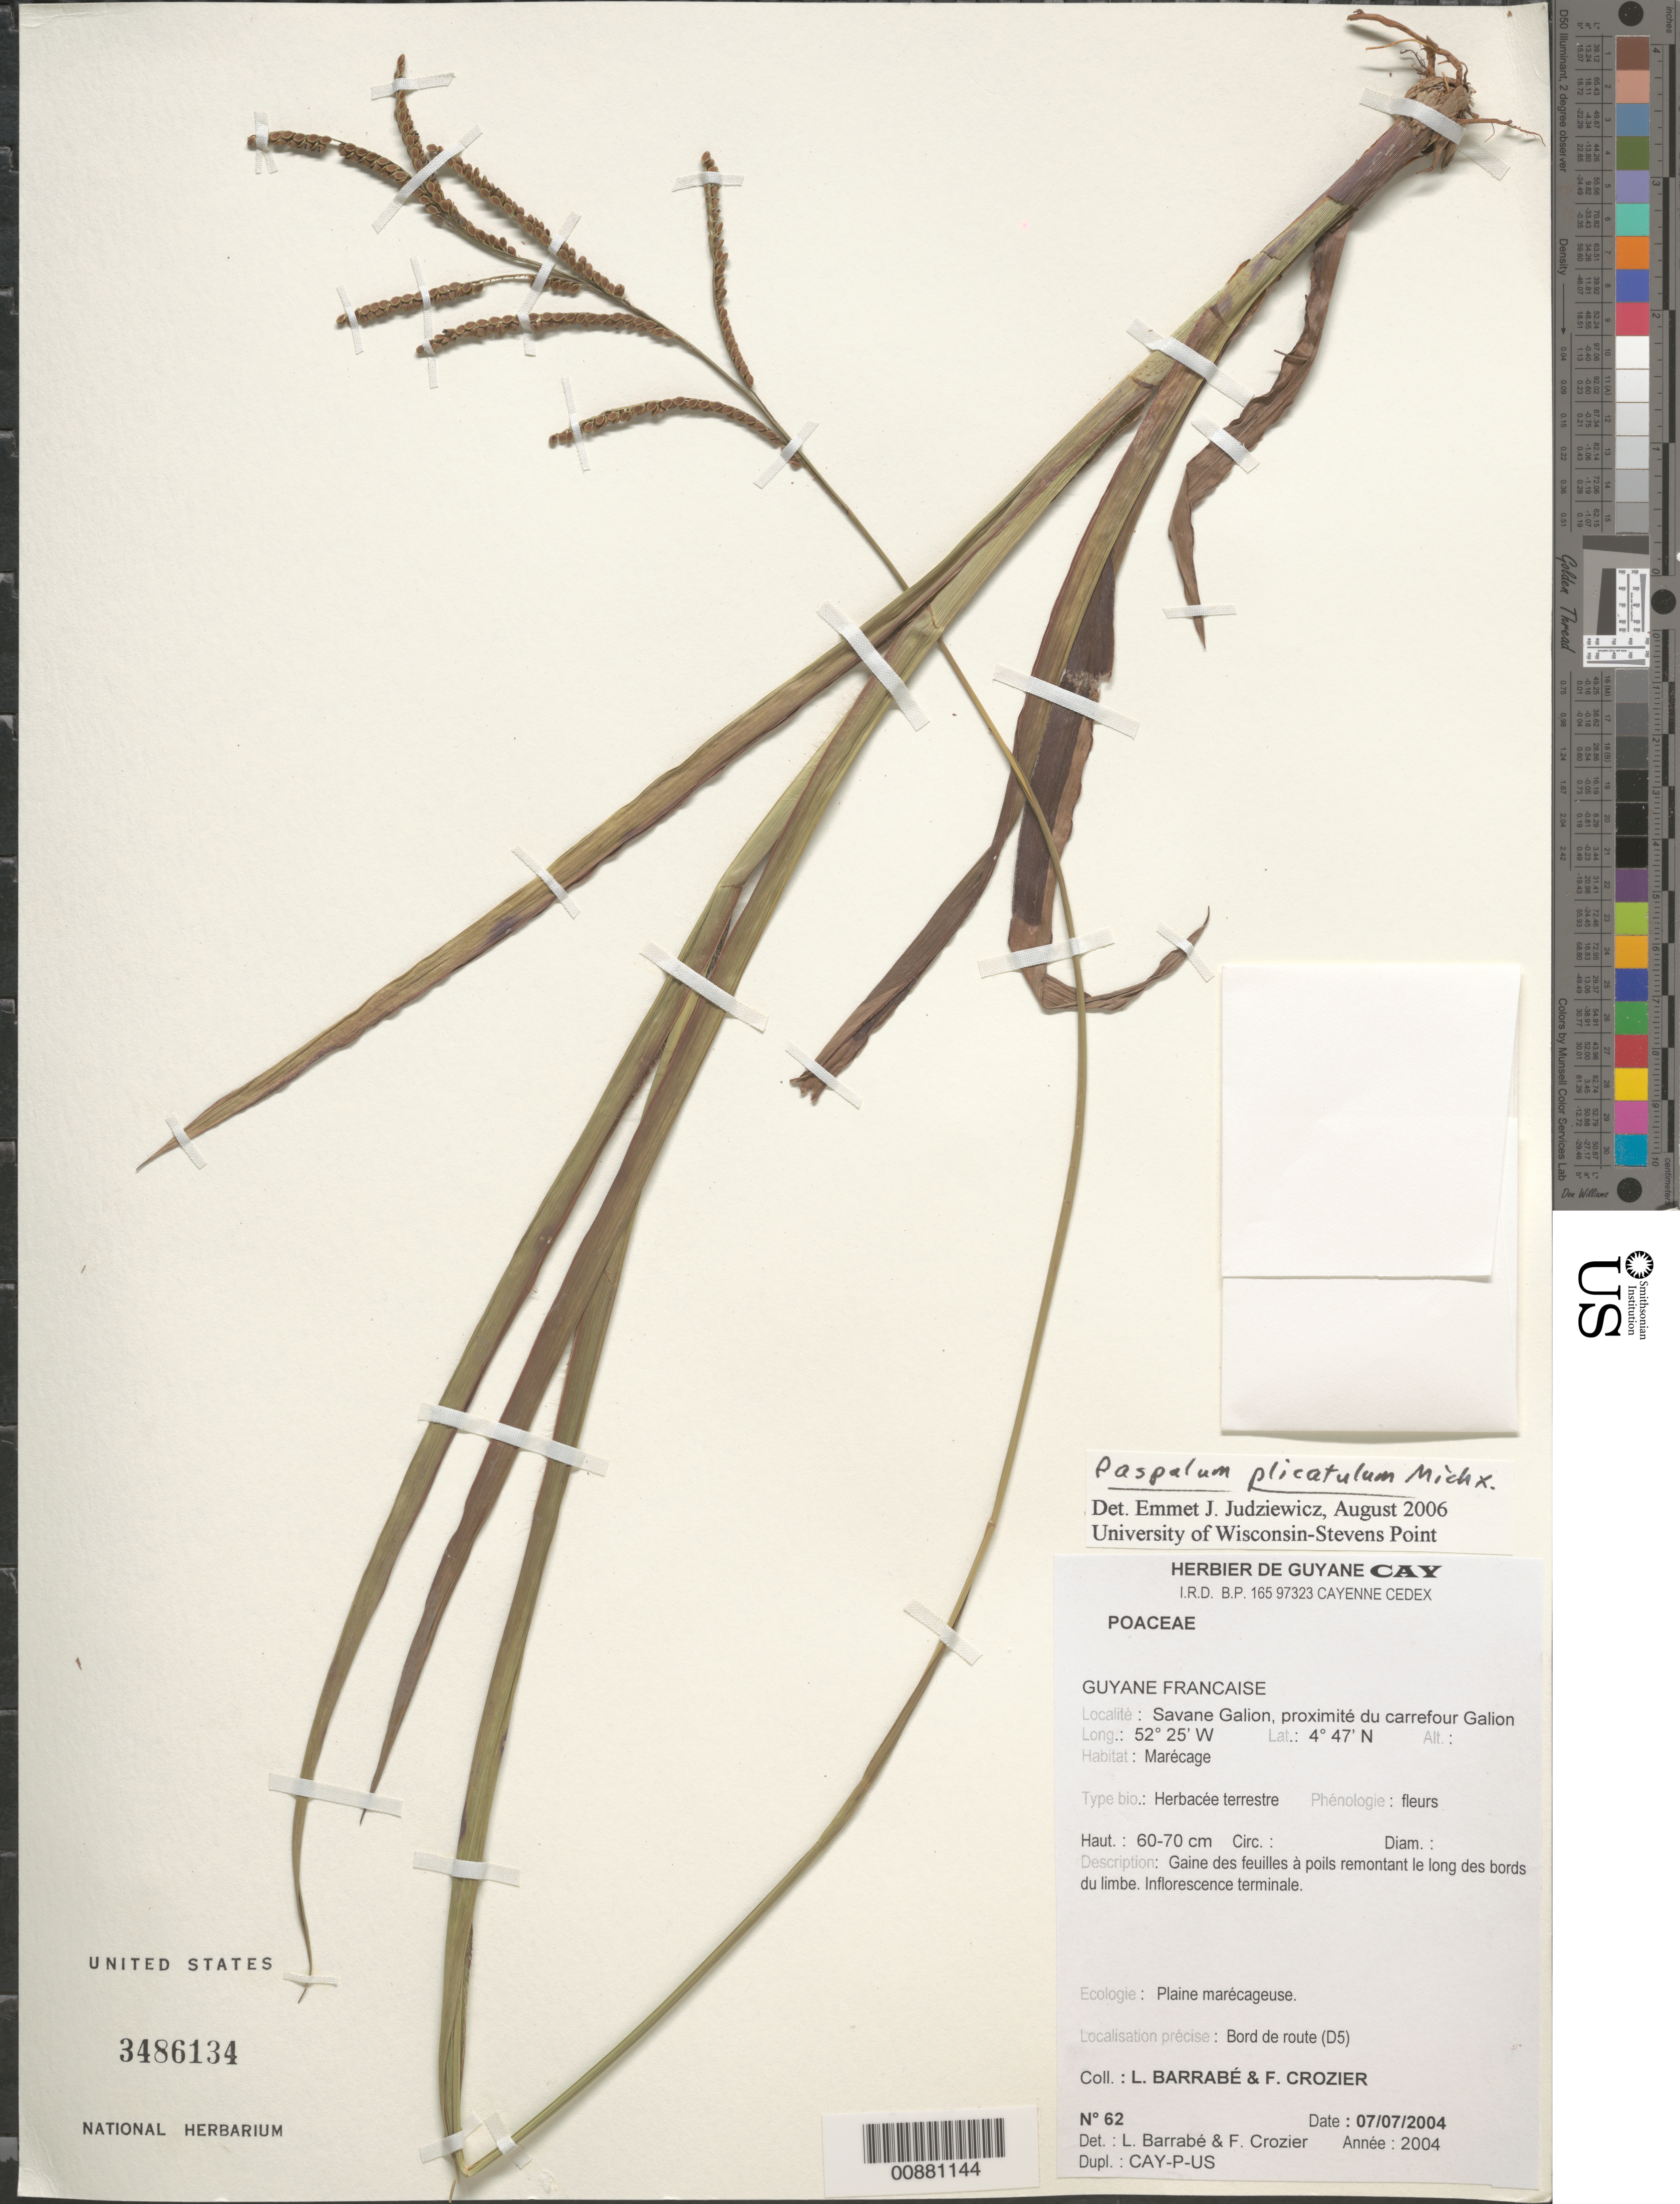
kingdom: Plantae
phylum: Tracheophyta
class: Liliopsida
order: Poales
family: Poaceae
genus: Paspalum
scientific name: Paspalum plicatulum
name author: Michx.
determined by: Judziewicz, E. J.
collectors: L. Barrabé & F. Crozier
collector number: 62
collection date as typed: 7-Jul-04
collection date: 2004-07-07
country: French Guiana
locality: Savane Galion, proximité du carrefour Galion; bord de route (D5)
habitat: Marécage; plaine marécageuse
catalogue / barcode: US 3486134